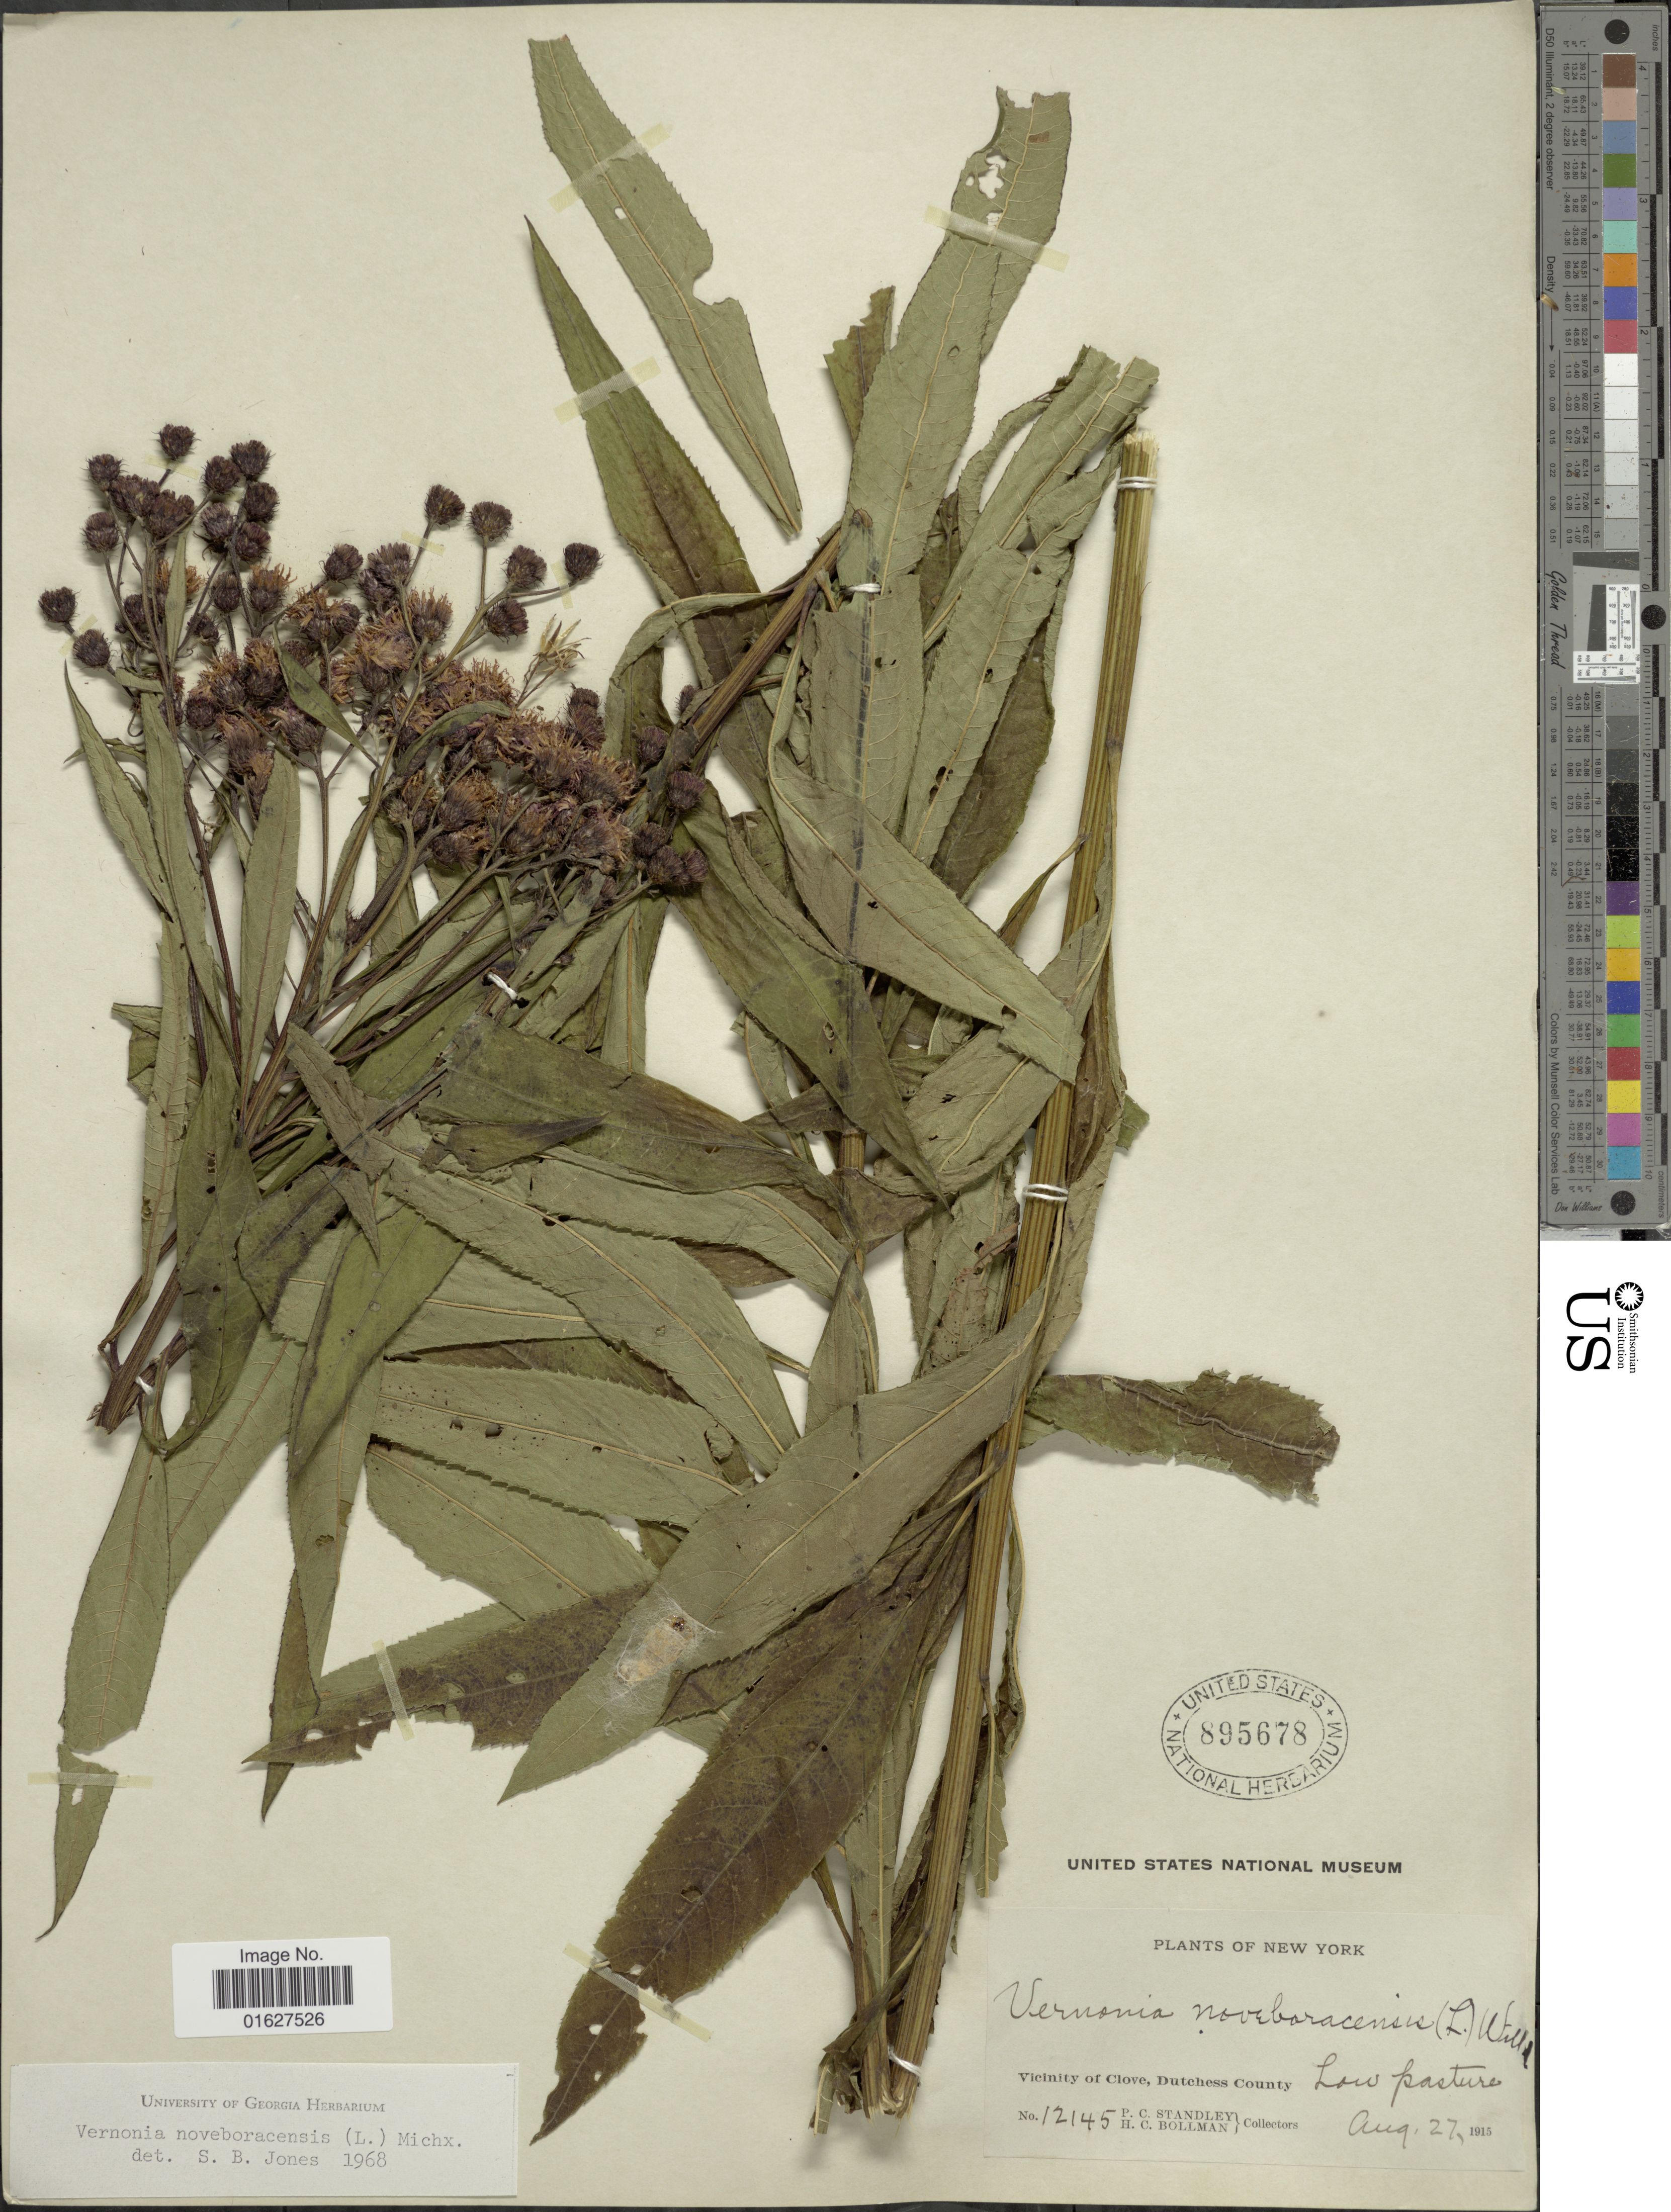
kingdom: Plantae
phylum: Tracheophyta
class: Magnoliopsida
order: Asterales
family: Asteraceae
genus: Vernonia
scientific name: Vernonia noveboracensis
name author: (L.) Michx.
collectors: P. C. Standley & H. C. Bollman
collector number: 12145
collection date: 1915-08-27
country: United States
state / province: New York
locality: New York. Vicinity of Clove, Dutchess County. Low pasture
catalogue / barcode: US 895678